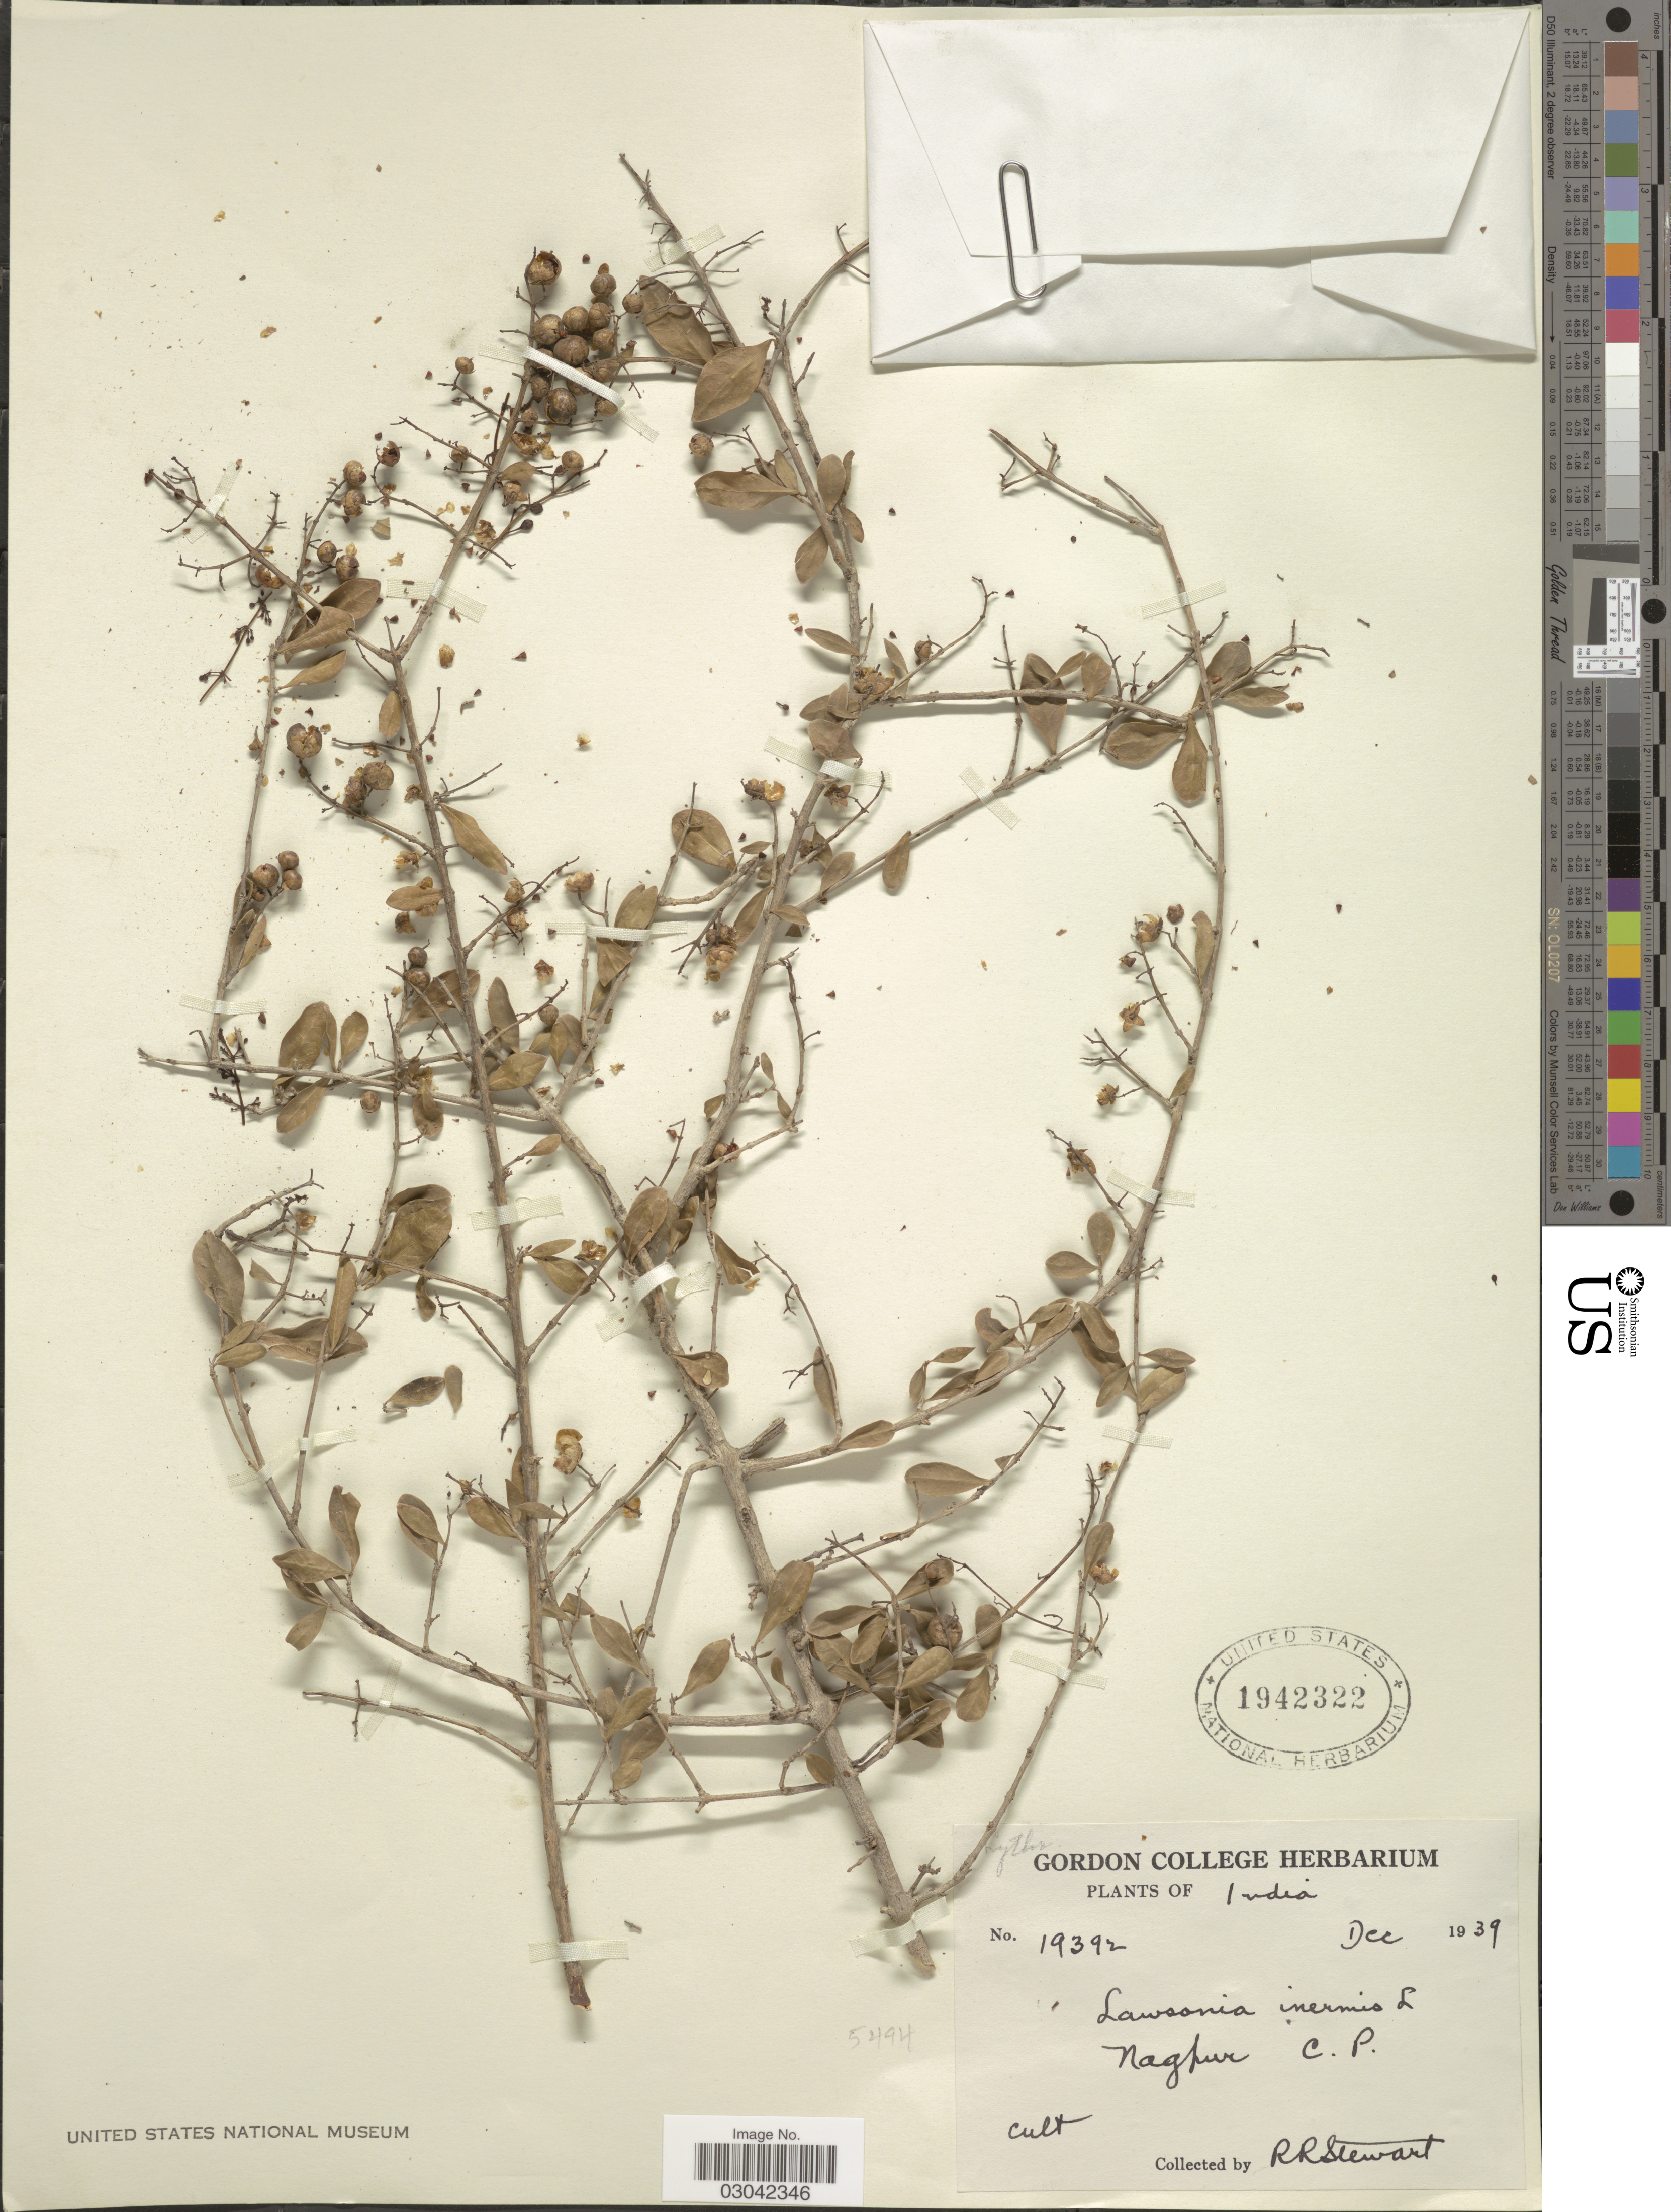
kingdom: Plantae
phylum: Tracheophyta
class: Magnoliopsida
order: Myrtales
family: Lythraceae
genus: Lawsonia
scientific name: Lawsonia inermis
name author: L.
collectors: R. Stewart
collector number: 19392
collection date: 1939-12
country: India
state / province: Maharashtra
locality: Nagpur C.P.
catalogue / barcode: US 1942322